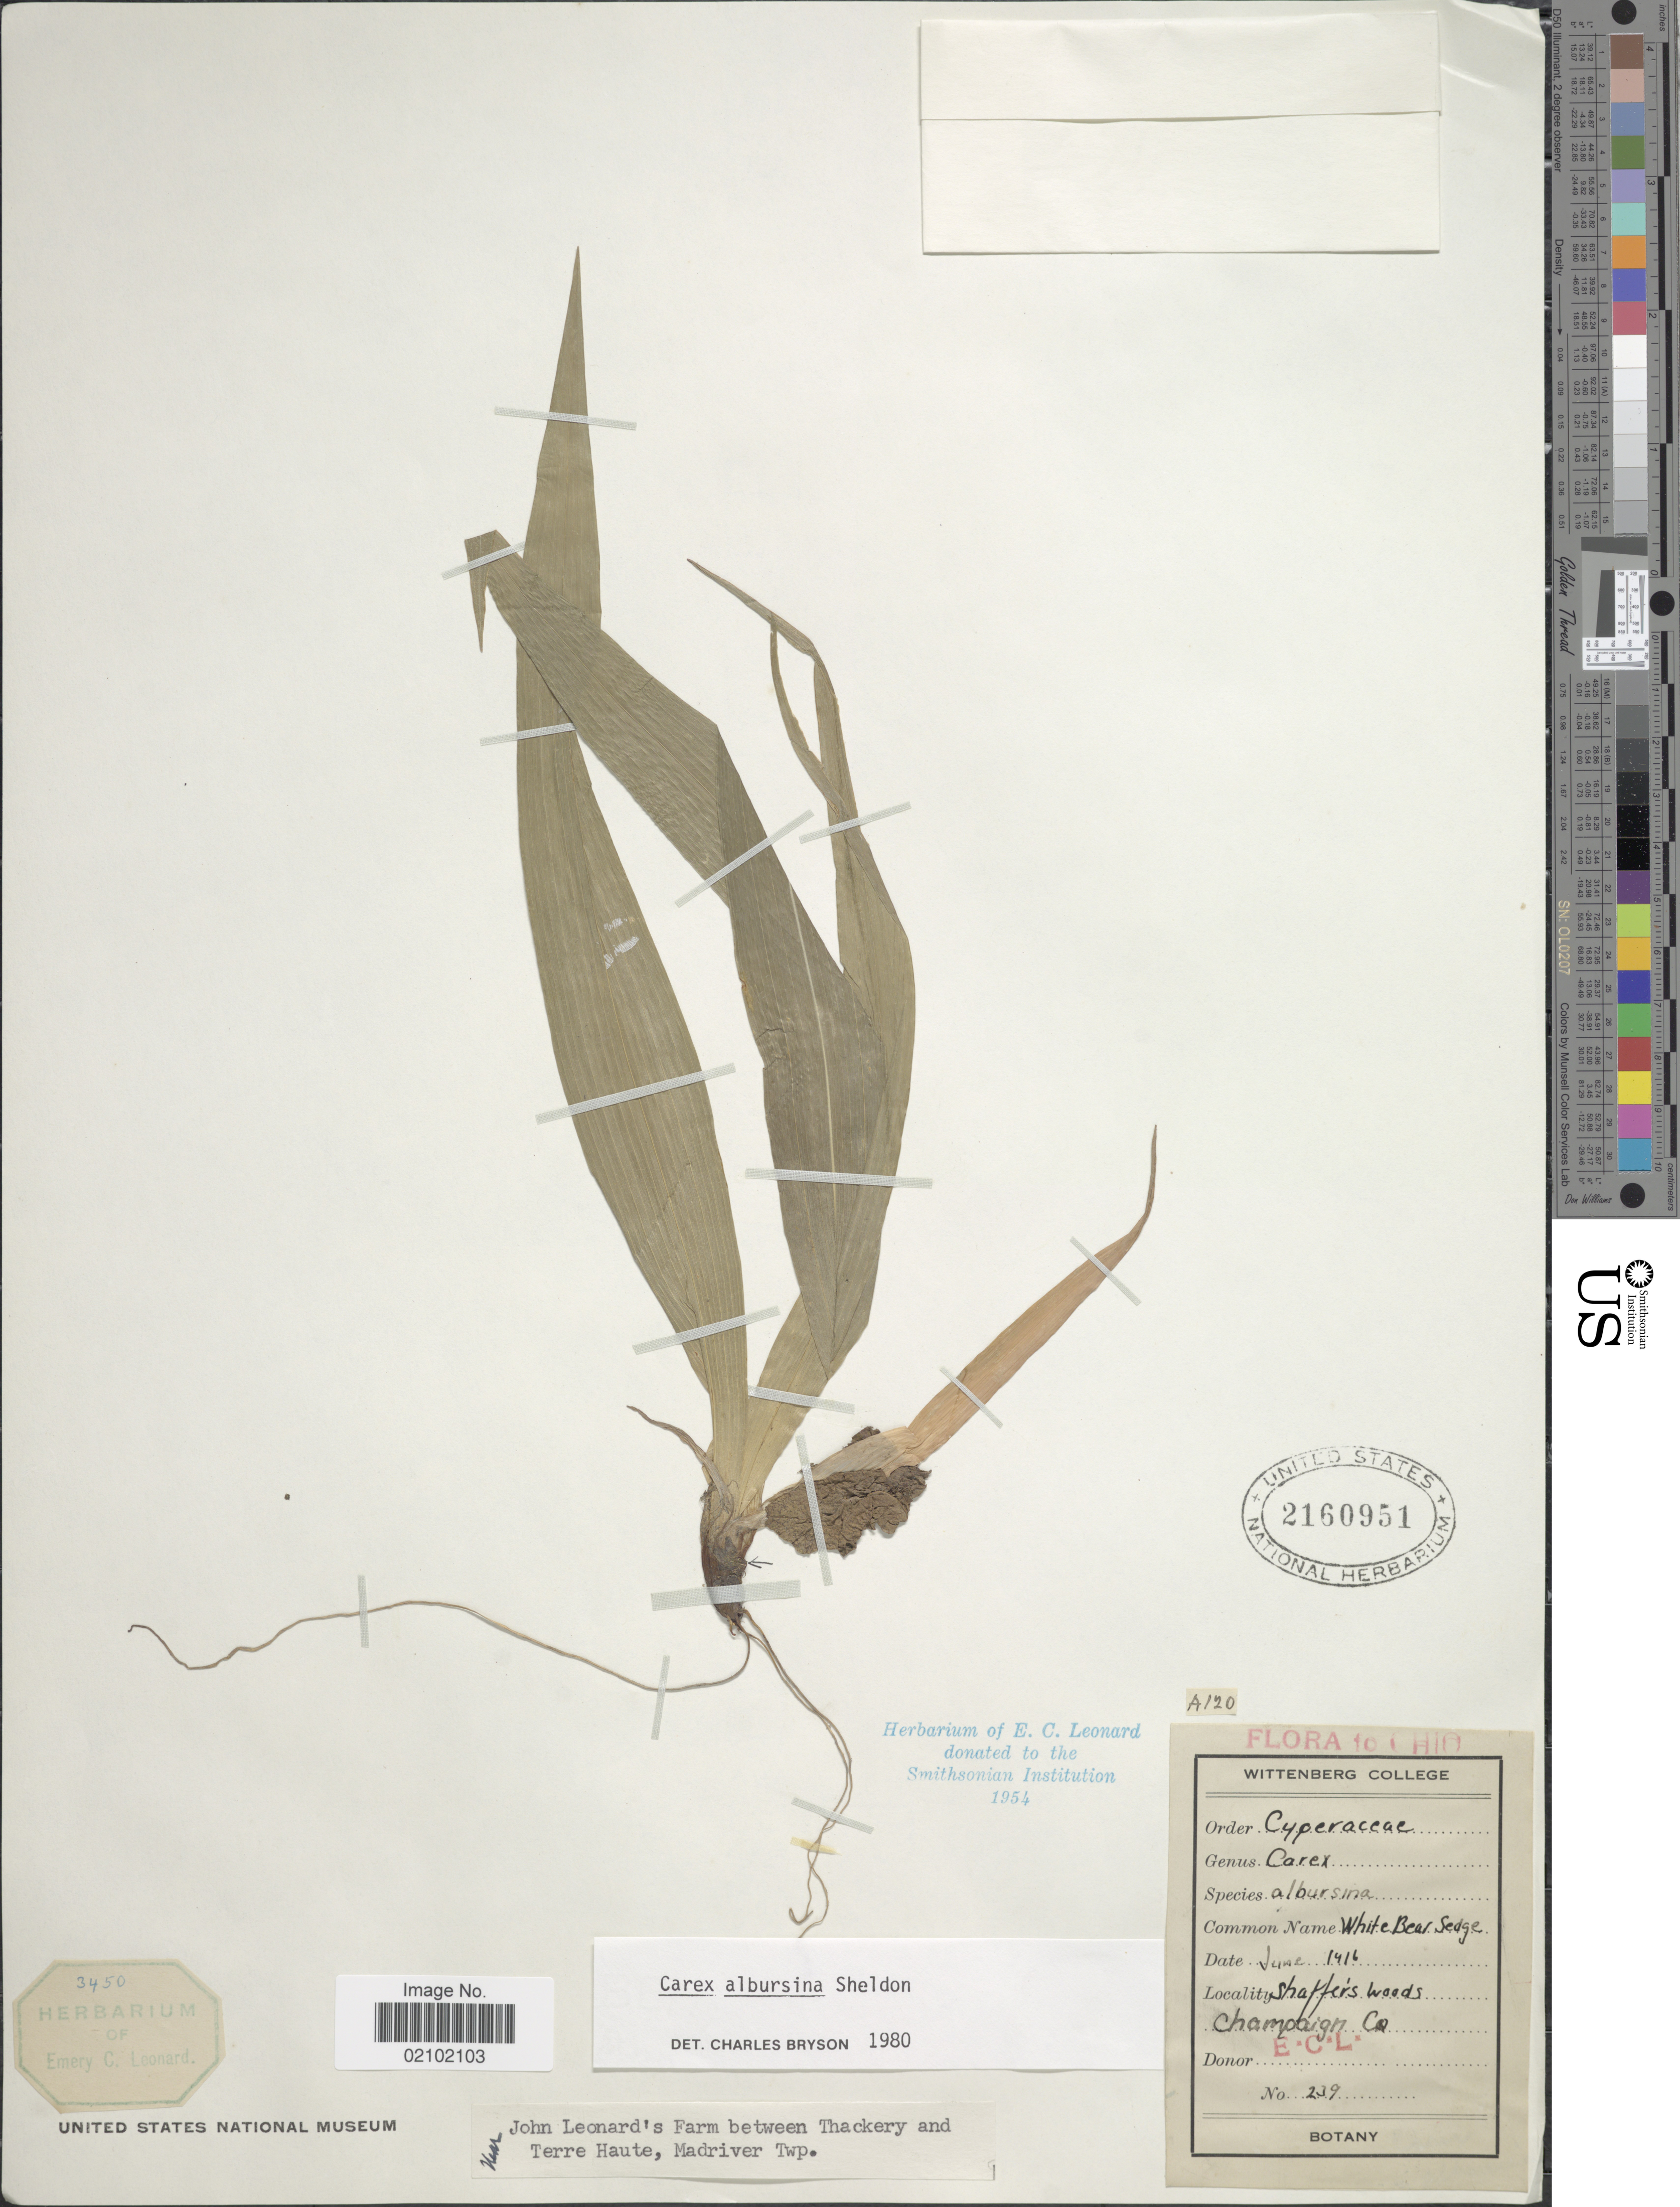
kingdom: Plantae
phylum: Tracheophyta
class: Liliopsida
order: Poales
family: Cyperaceae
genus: Carex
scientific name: Carex albursina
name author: E. Sheld.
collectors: E. C. Leonard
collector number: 239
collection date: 1916-06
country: United States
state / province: Ohio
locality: Shaffer's Woods. Champaign Co. near John Leonard's Farm between Thackery and Terre Haute, Madriver Twp.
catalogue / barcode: US 2160951